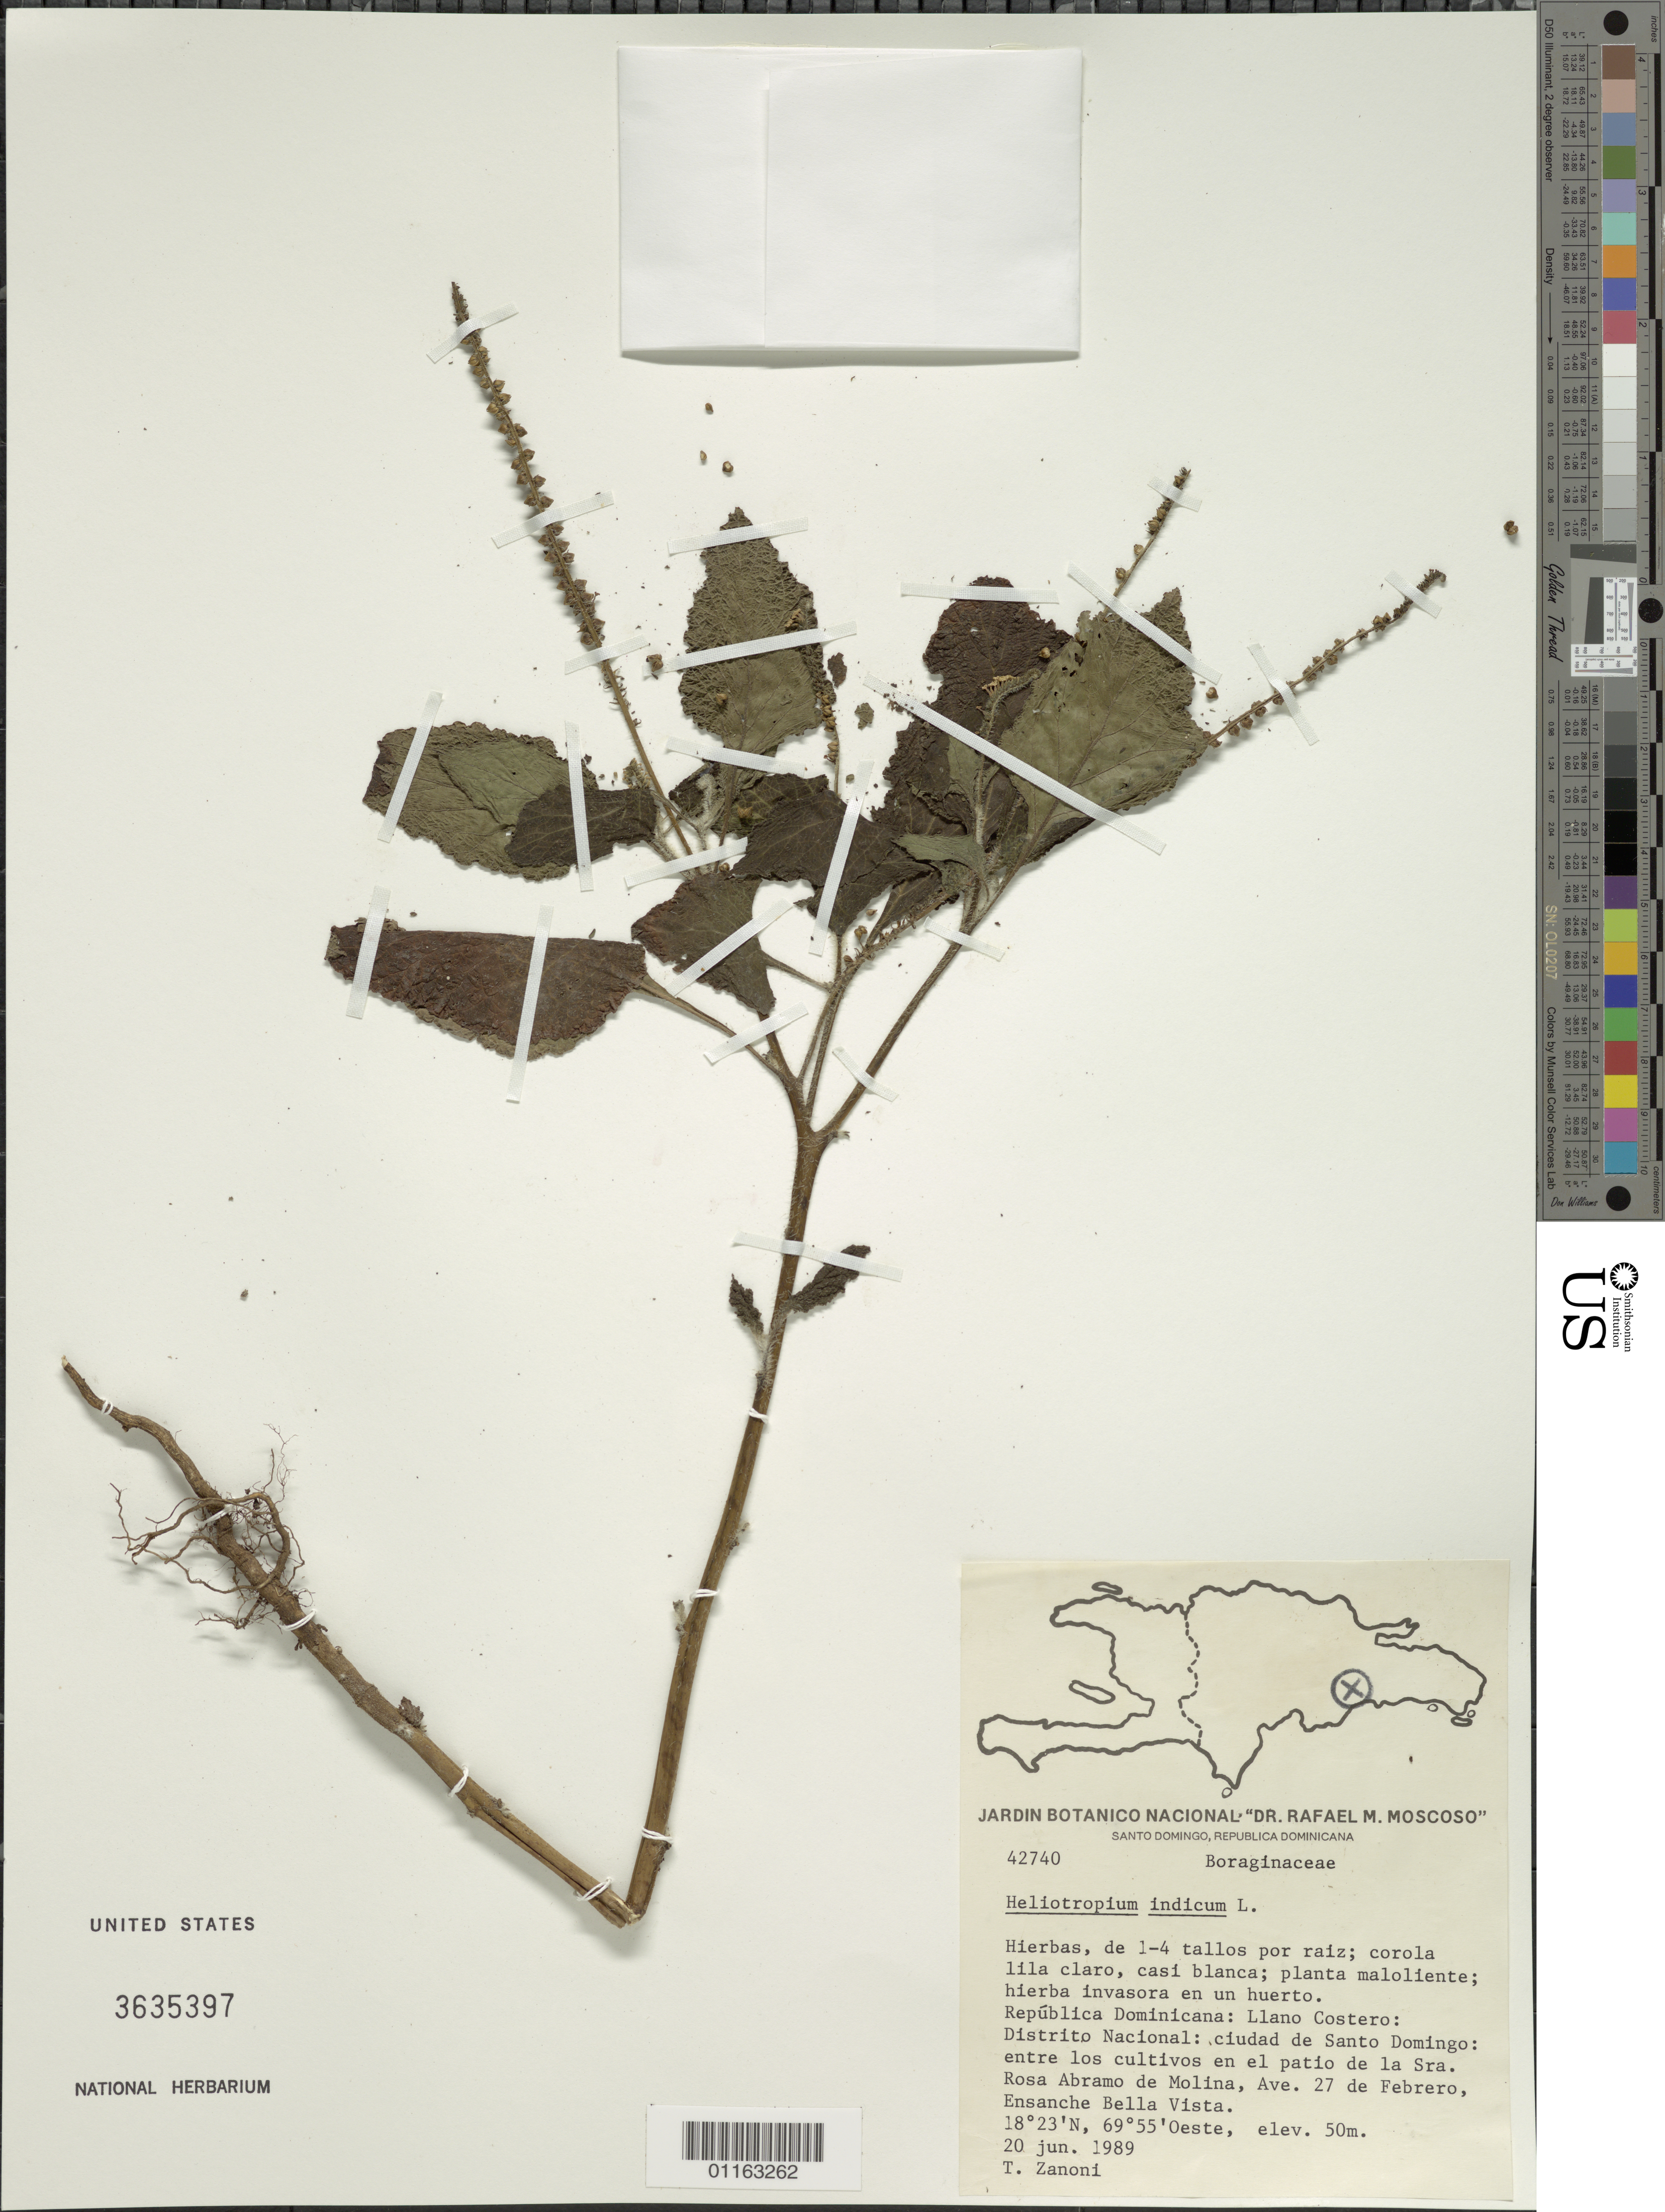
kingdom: Plantae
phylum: Tracheophyta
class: Magnoliopsida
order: Boraginales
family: Heliotropiaceae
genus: Heliotropium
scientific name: Heliotropium indicum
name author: L.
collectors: T. A. Zanoni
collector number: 42740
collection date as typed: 20 Jun 1989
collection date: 1989-06-20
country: Dominican Republic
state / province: Santo Domingo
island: Hispaniola I.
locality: Llano Costero; entre los cultivos en el Patio de la Sra Rosa Abramo de Molina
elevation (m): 50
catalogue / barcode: US 3635397